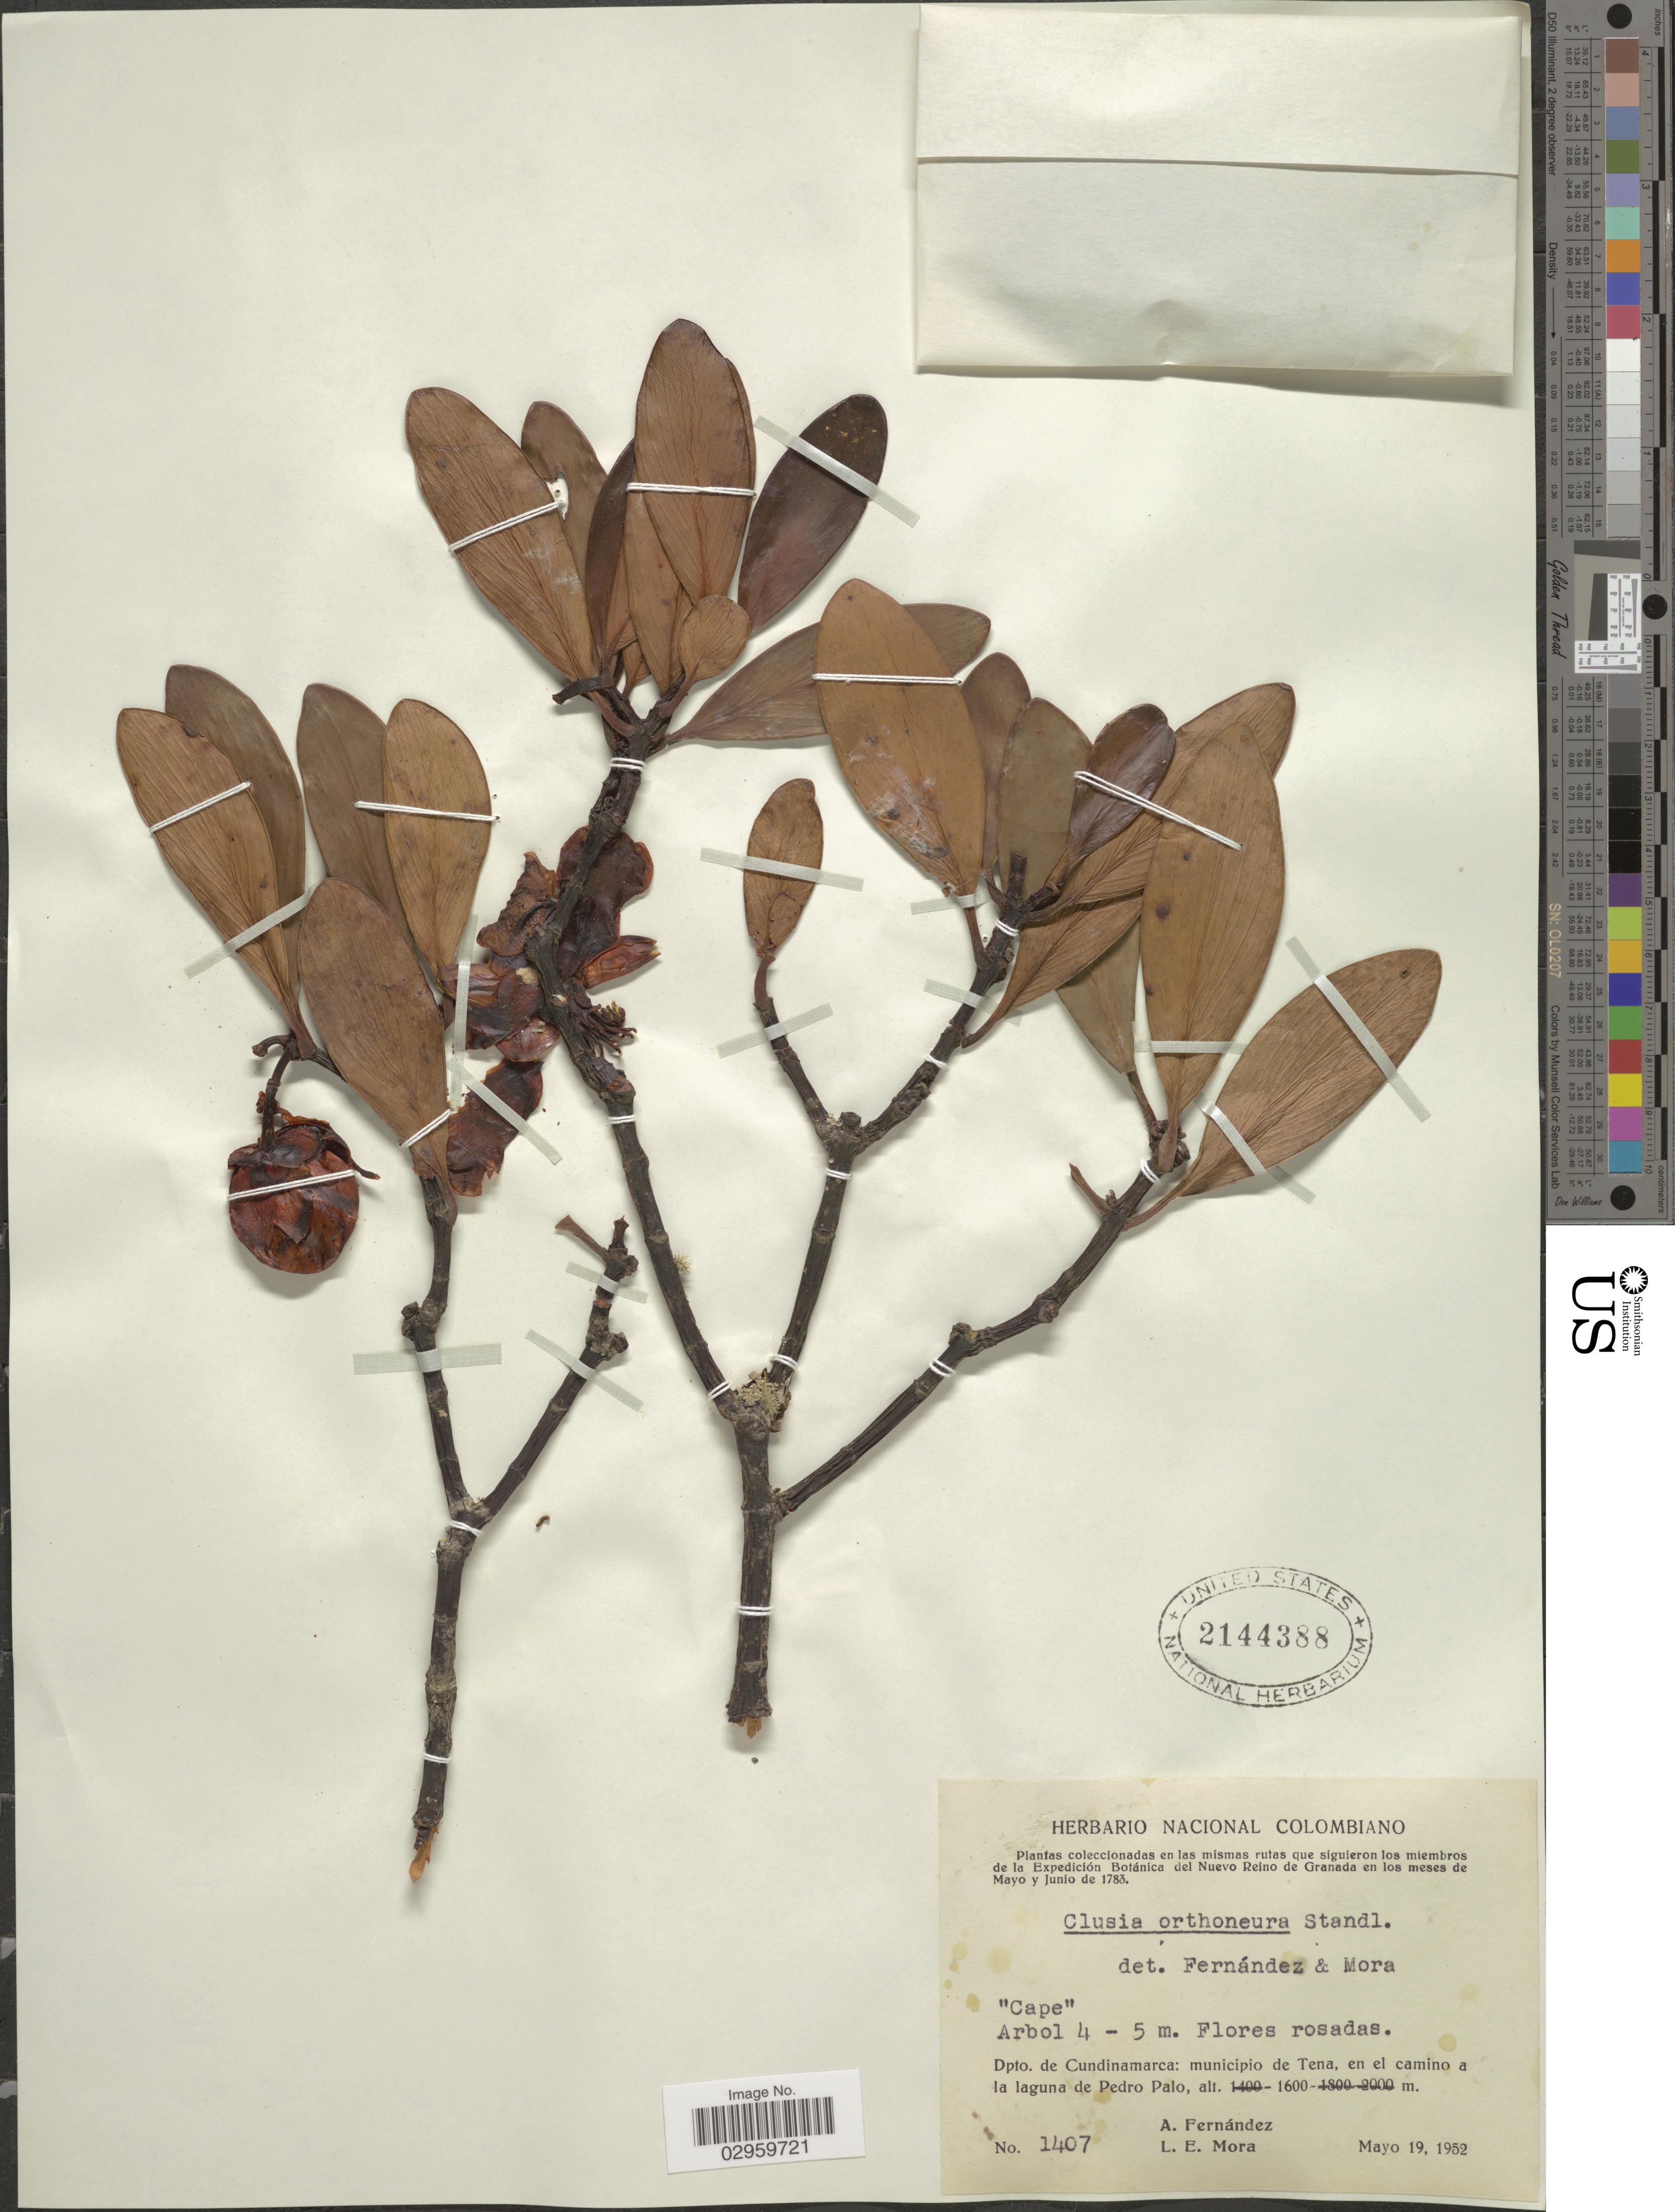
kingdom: Plantae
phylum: Tracheophyta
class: Magnoliopsida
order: Malpighiales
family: Clusiaceae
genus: Clusia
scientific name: Clusia orthoneura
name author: Standl.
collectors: A. Fernández & L. Mora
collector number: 1407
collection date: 1952-05-19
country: Colombia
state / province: Cundinamarca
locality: Dpto. de Cundinamarca: municipio de Tena, en el camino a la laguna de Pedro Palo.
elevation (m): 1600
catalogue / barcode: US 2144388